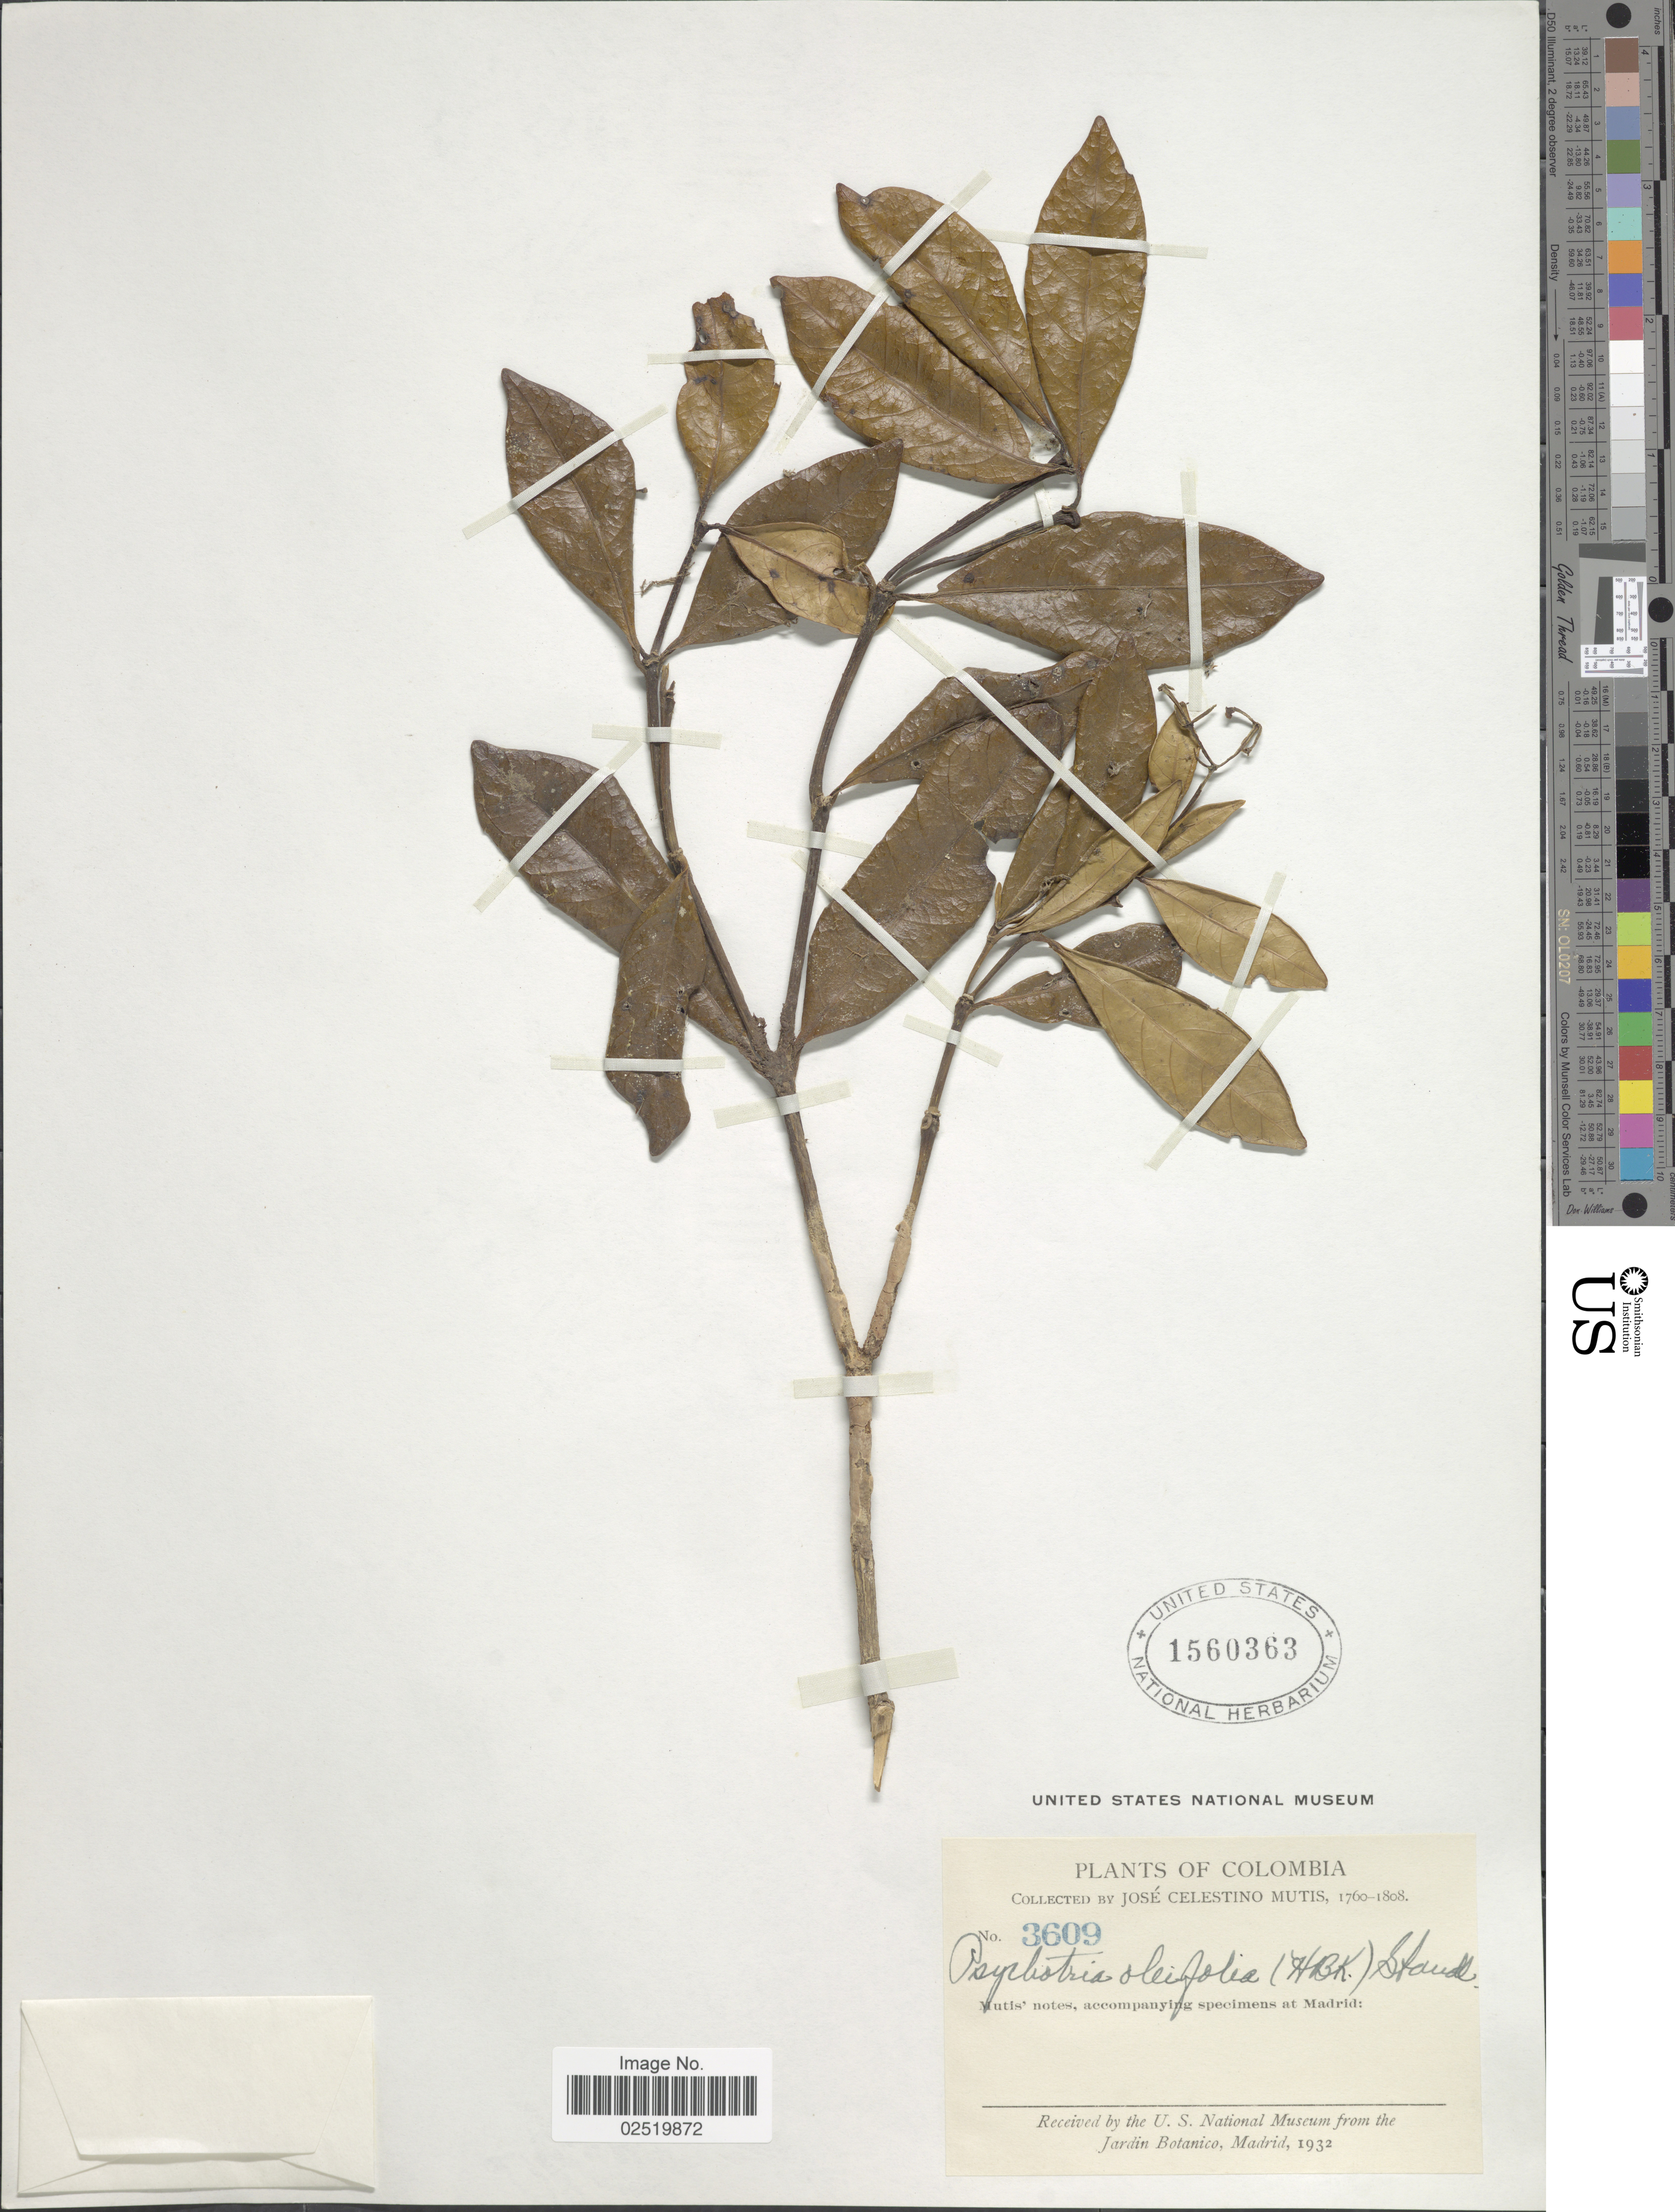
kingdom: Plantae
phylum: Tracheophyta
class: Magnoliopsida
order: Gentianales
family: Rubiaceae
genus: Psychotria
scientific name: Psychotria oleifolia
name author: (Kunth) Standl.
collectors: J. C. B. Mutis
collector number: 3609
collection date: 1760/1808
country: Colombia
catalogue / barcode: US 1560363